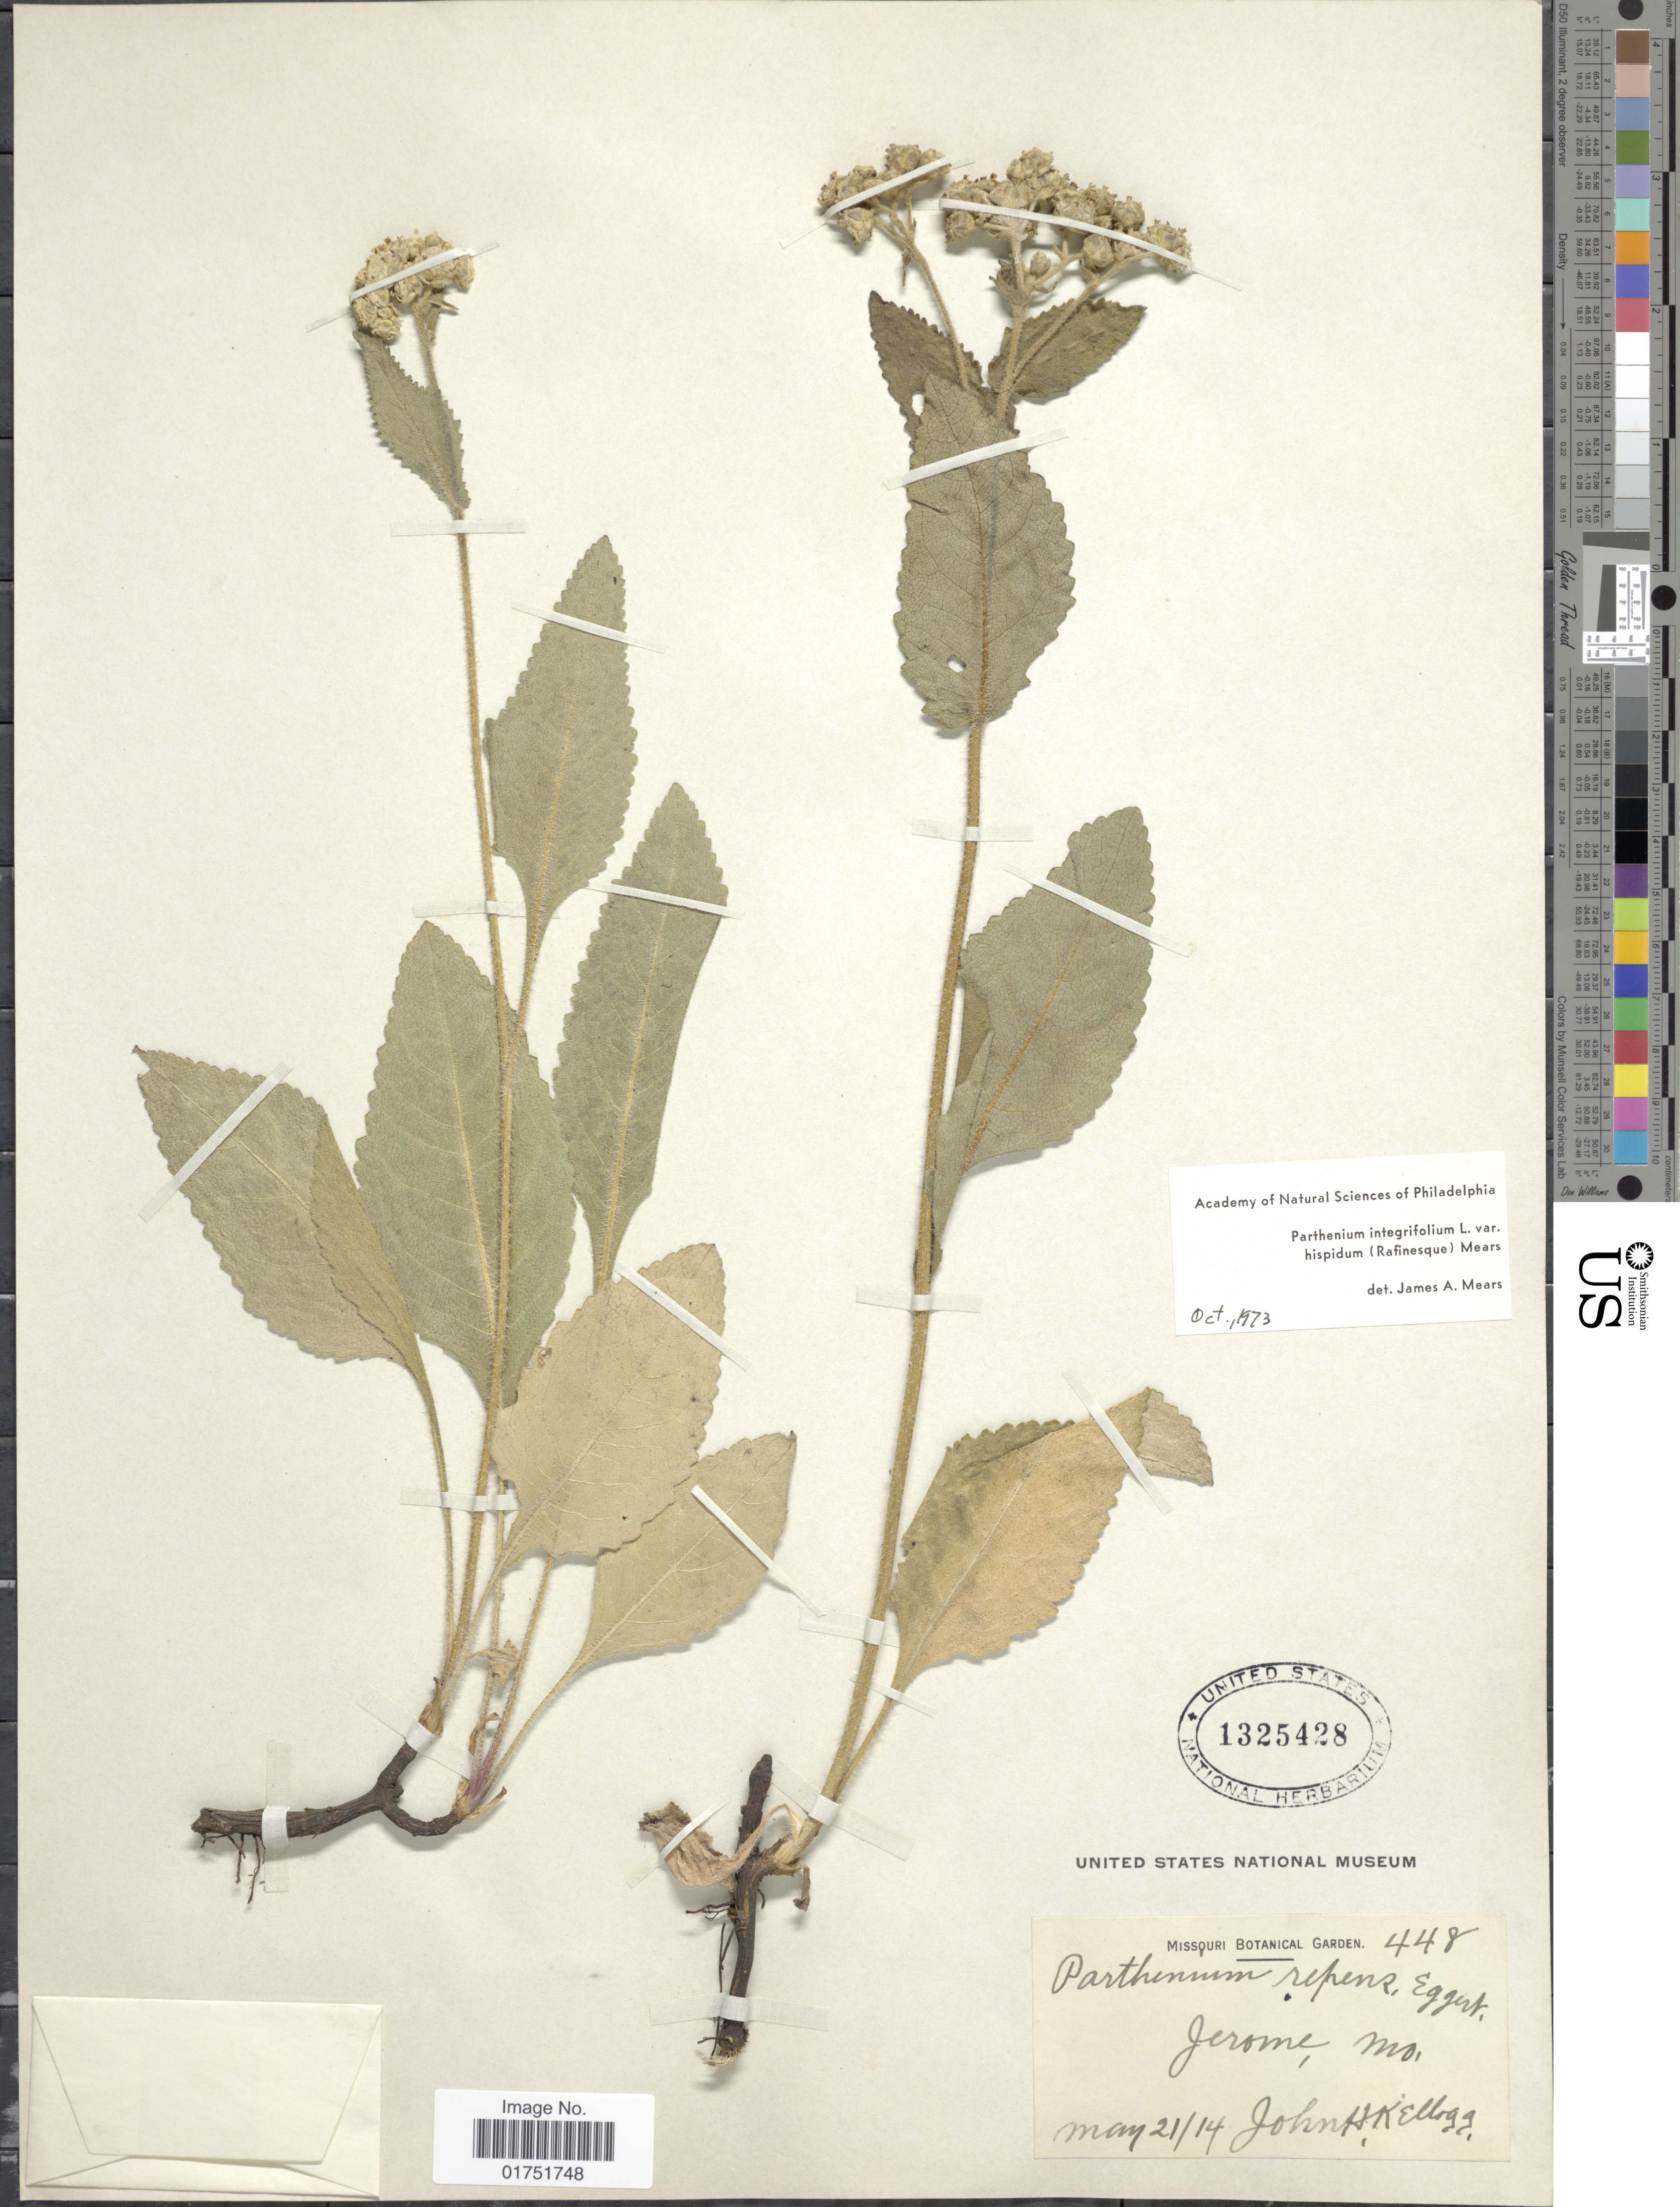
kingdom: Plantae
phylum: Tracheophyta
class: Magnoliopsida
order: Asterales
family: Asteraceae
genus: Parthenium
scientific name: Parthenium hispidum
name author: Raf.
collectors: J. H. Kellogg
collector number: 448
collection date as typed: Transcribed d/m/y: 21/5/14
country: United States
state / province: Missouri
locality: Jerome, Mo.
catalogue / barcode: US 1325428